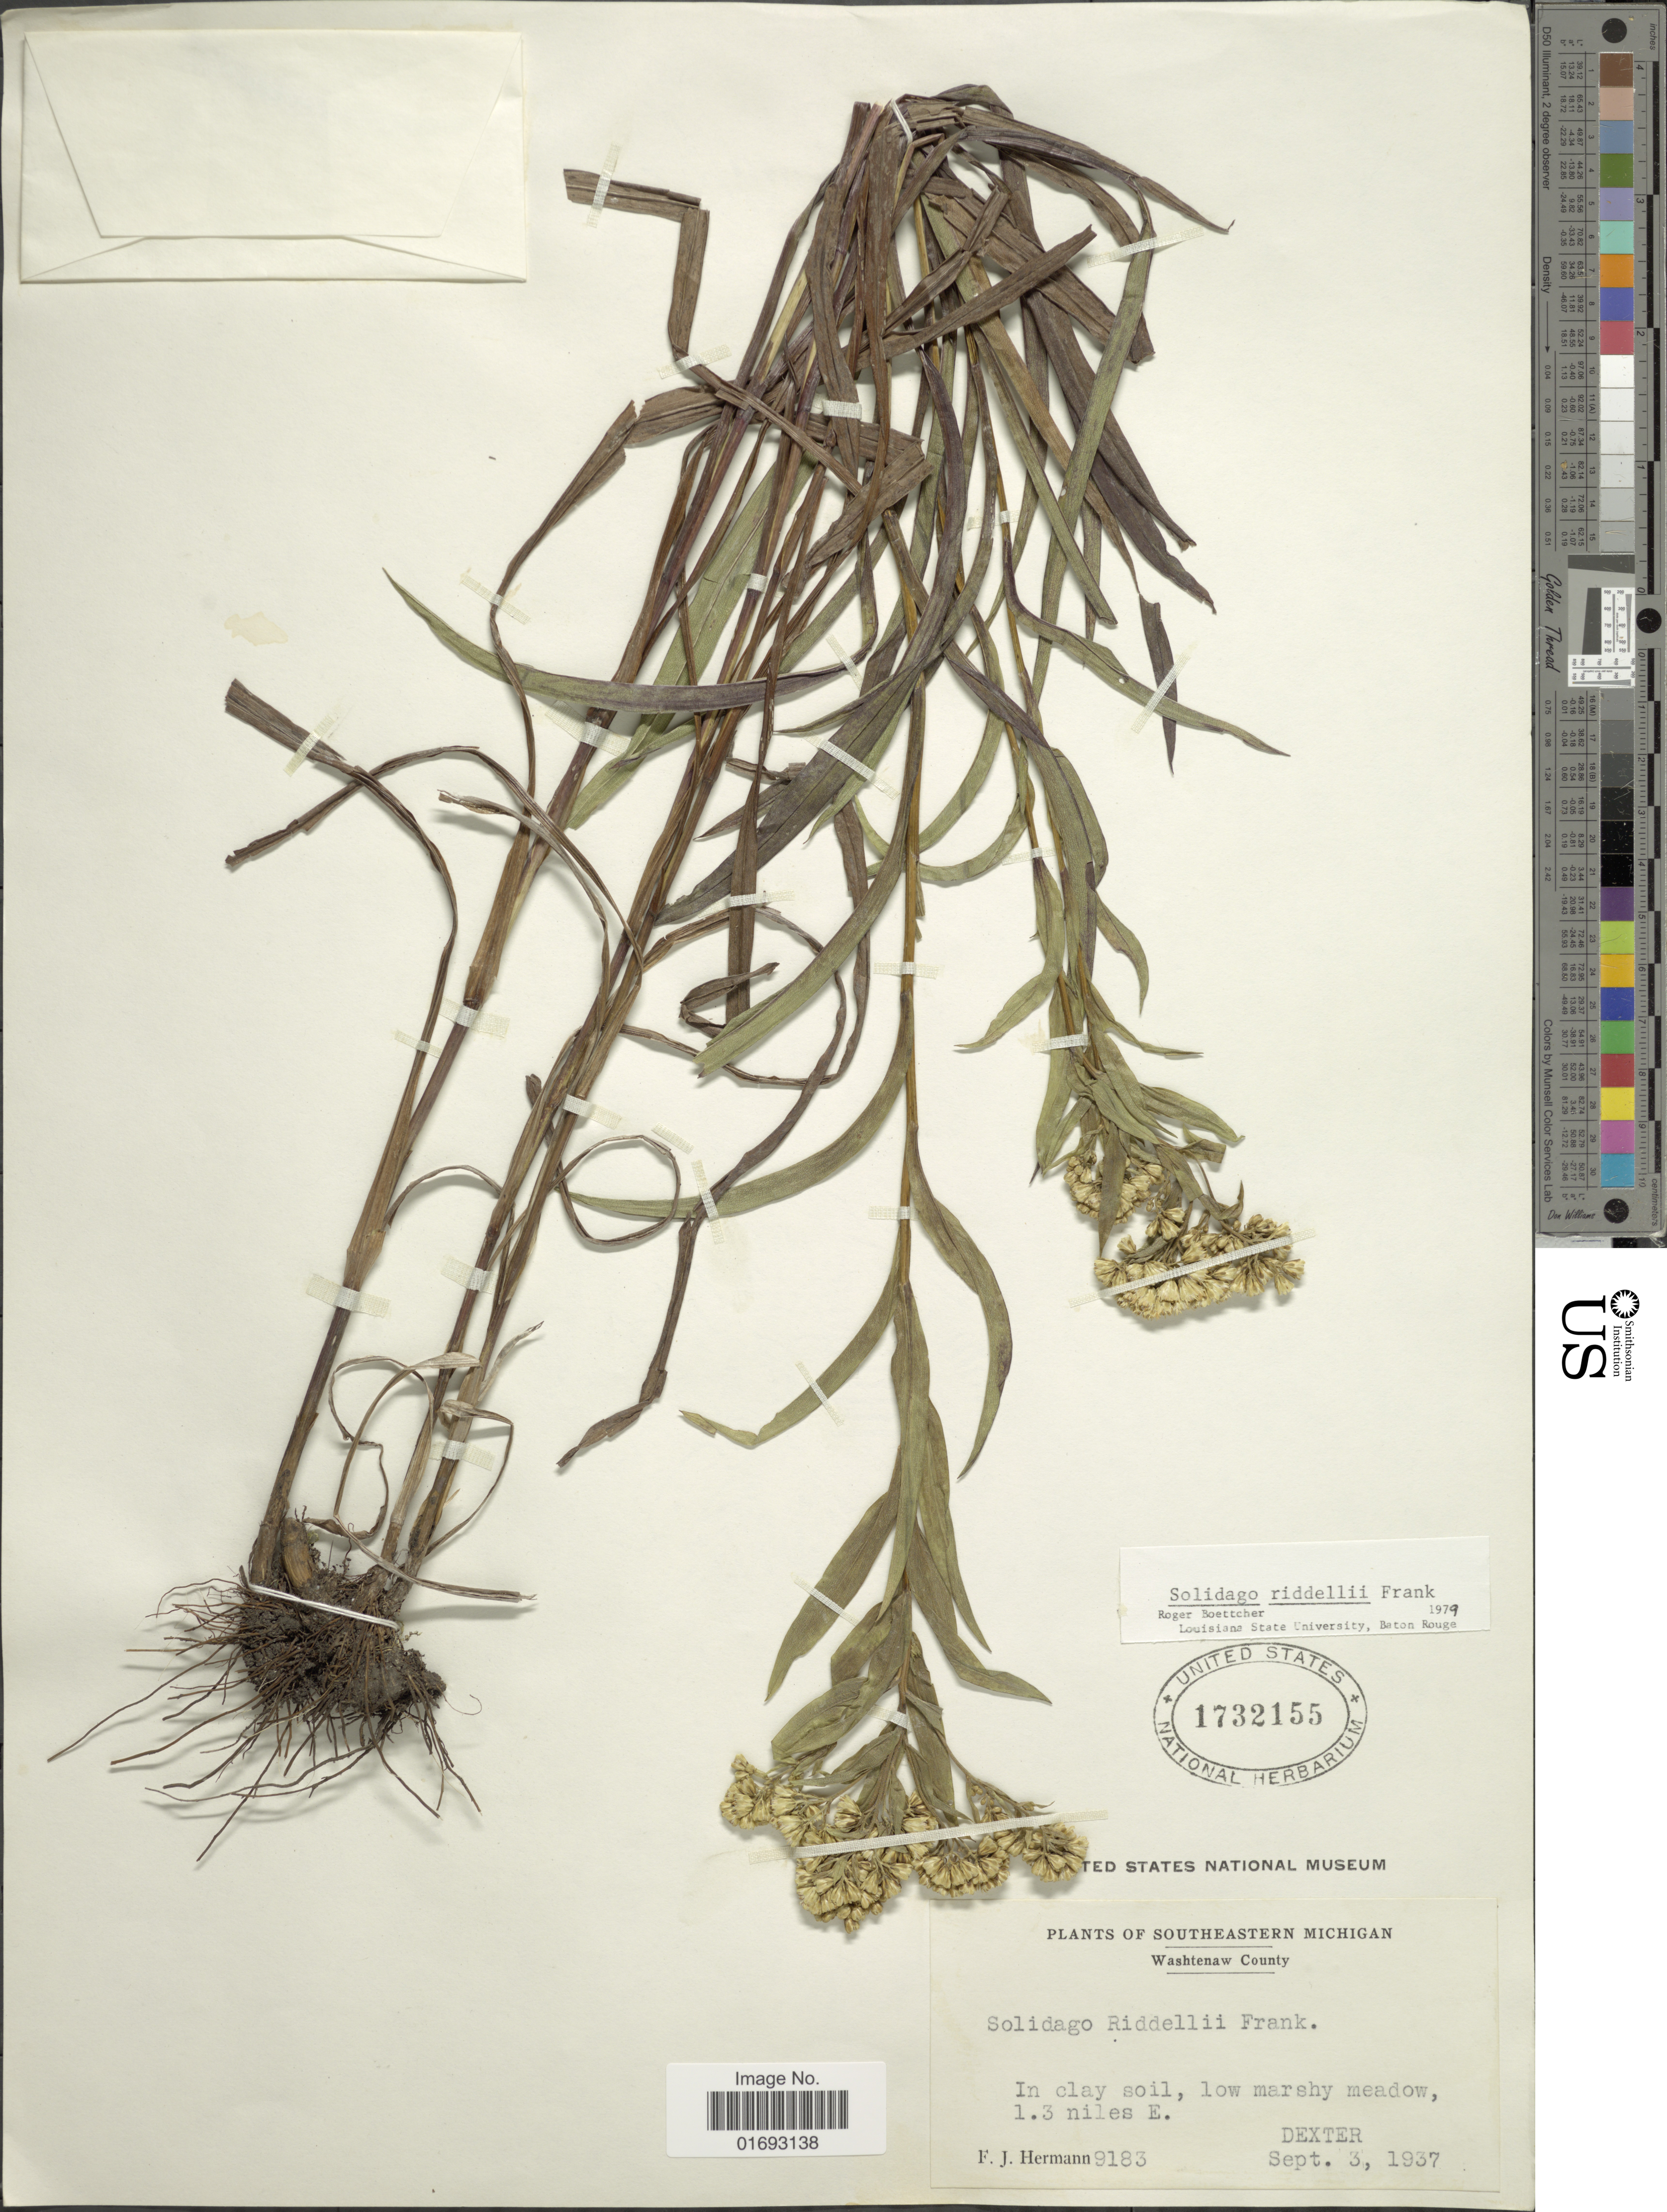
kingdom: Plantae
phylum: Tracheophyta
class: Magnoliopsida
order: Asterales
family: Asteraceae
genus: Oligoneuron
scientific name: Oligoneuron riddellii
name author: (Frank) Rydb.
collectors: F. J. Hermann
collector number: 9183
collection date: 1937-09-03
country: United States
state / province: Michigan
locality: Southeastern Michigan, Washtenaw County, in clay soil, low marshy meadow, 1.3 miles E., Dexter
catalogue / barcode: US 1732155